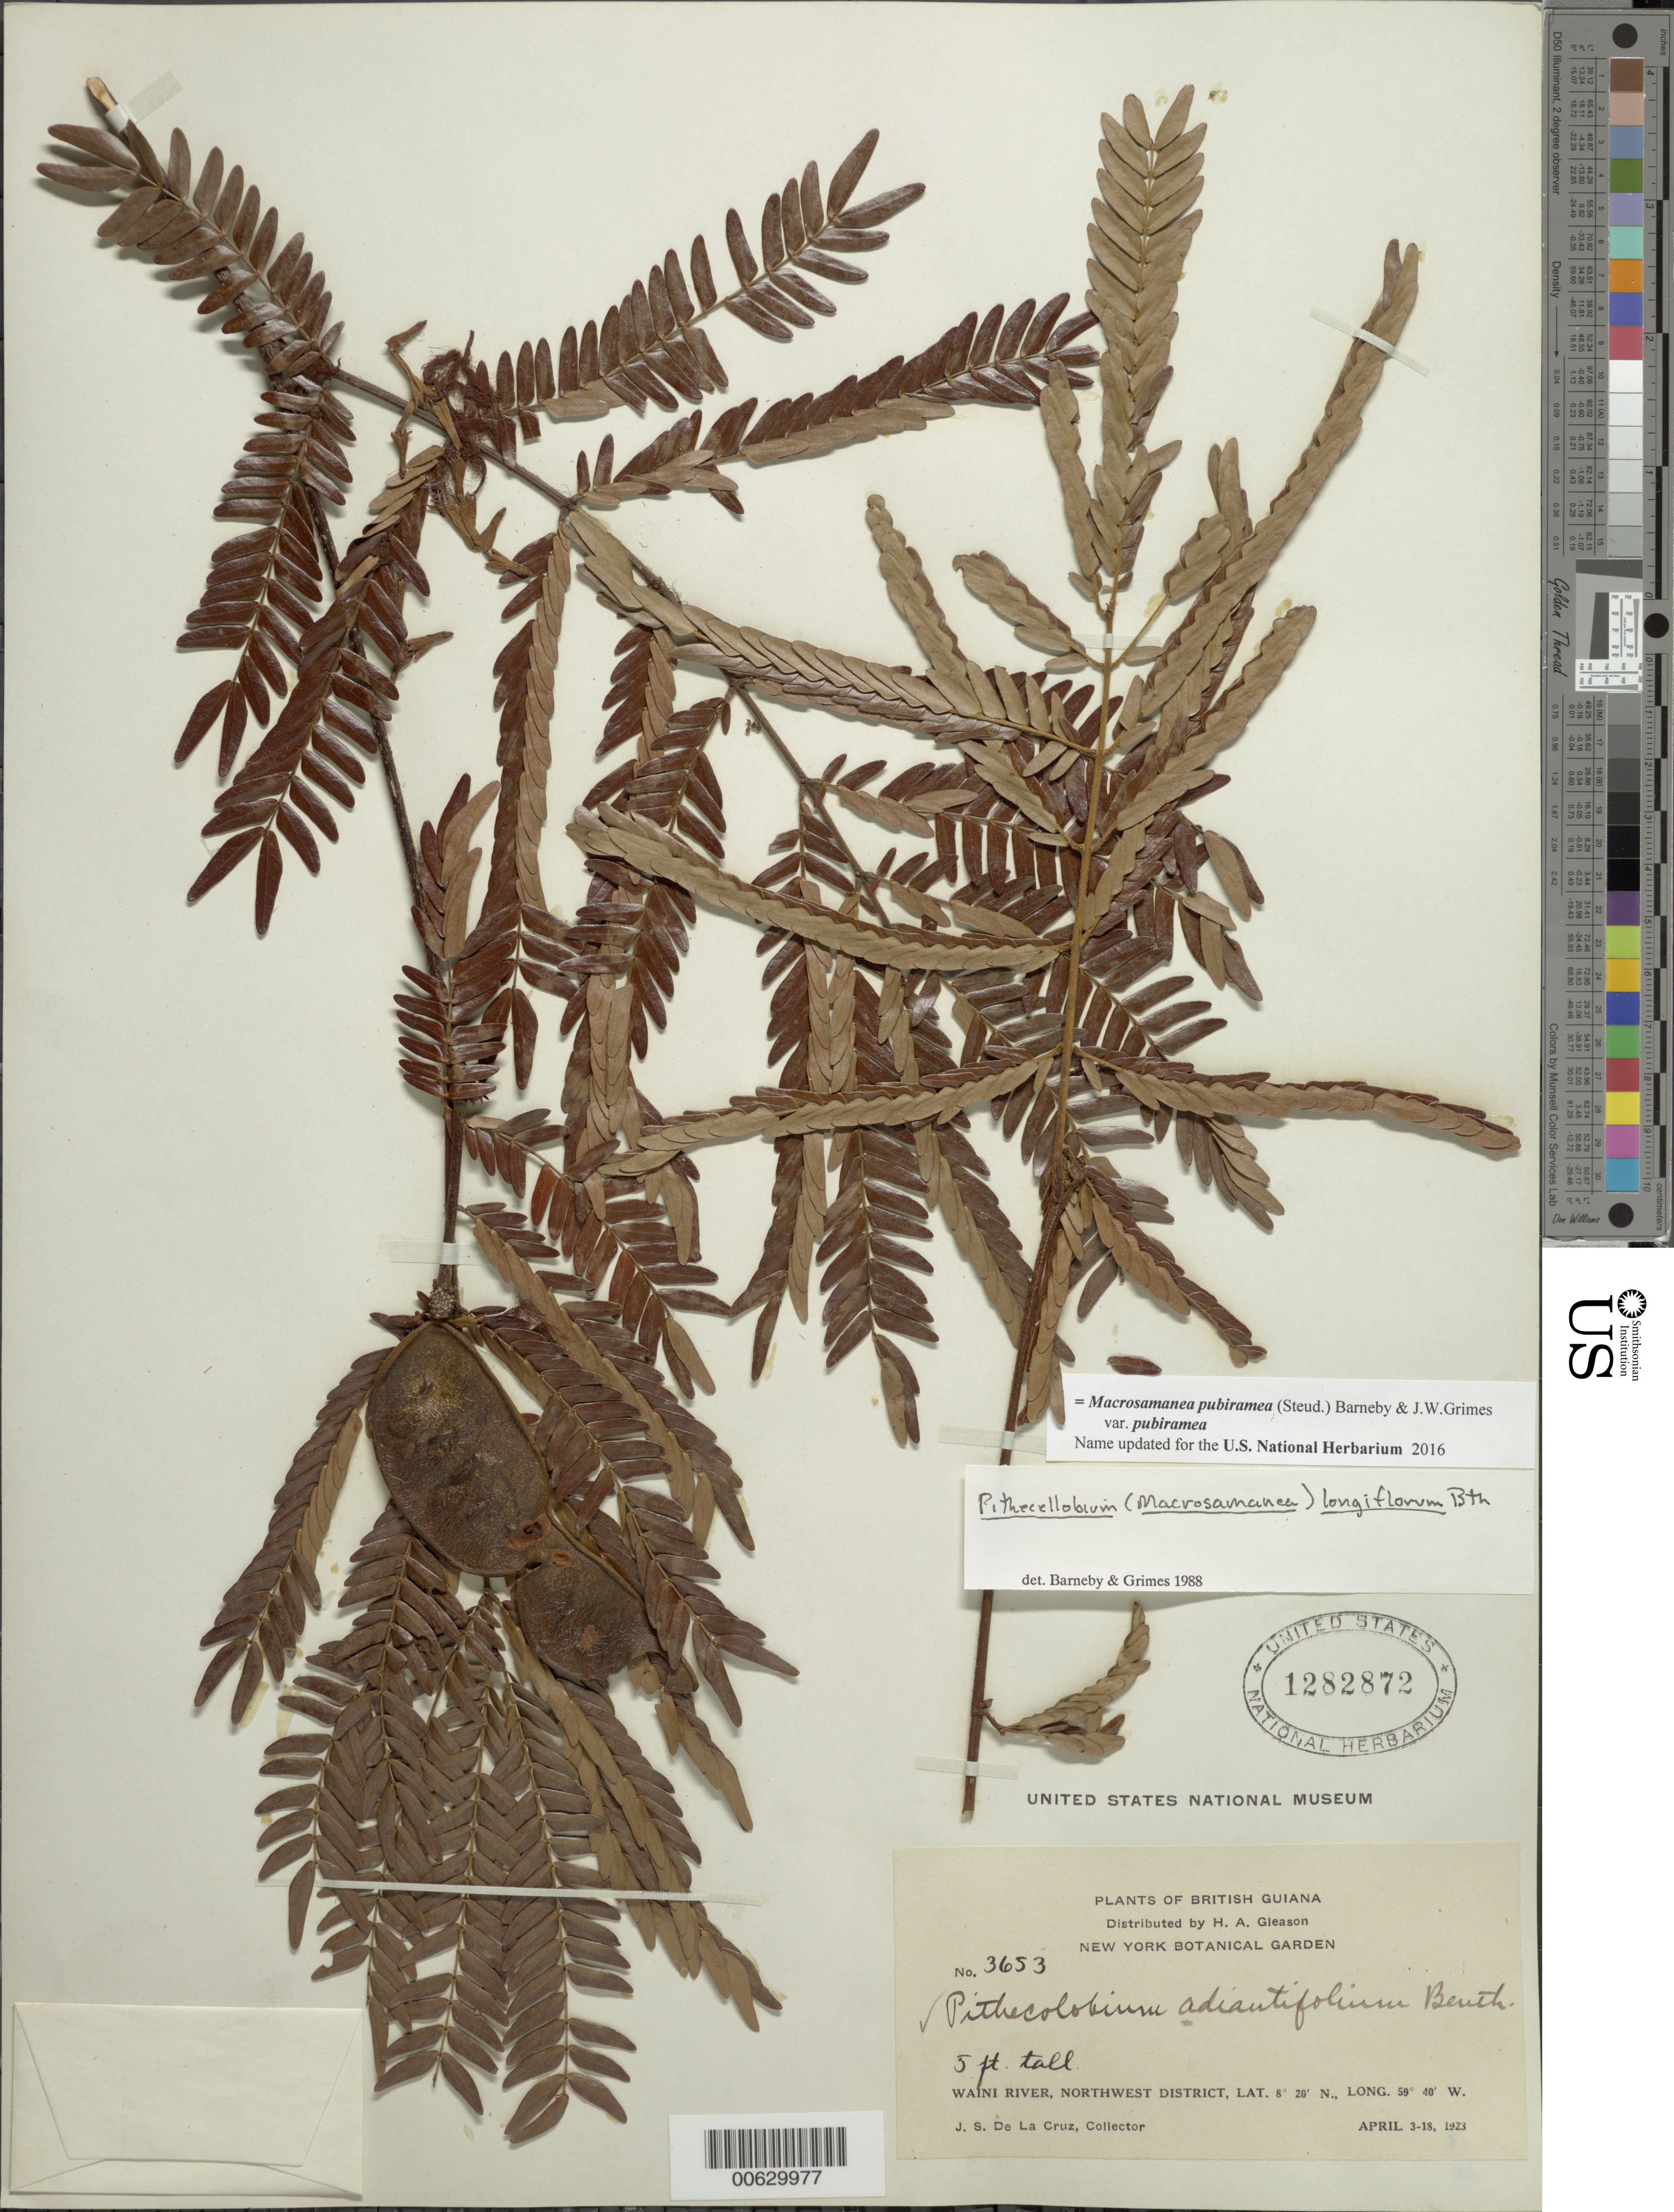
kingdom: Plantae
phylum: Tracheophyta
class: Magnoliopsida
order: Fabales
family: Fabaceae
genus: Macrosamanea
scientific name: Macrosamanea pubiramea var. pubiramea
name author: (Steud.) Barneby & J.W. Grimes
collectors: J. S. de la Cruz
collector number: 3653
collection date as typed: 3-Apr-23 to 18-Apr-23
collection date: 1923-04-03/1923-04-18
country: Guyana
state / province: Barima-Waini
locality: Waini R., NW District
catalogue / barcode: US 1282872